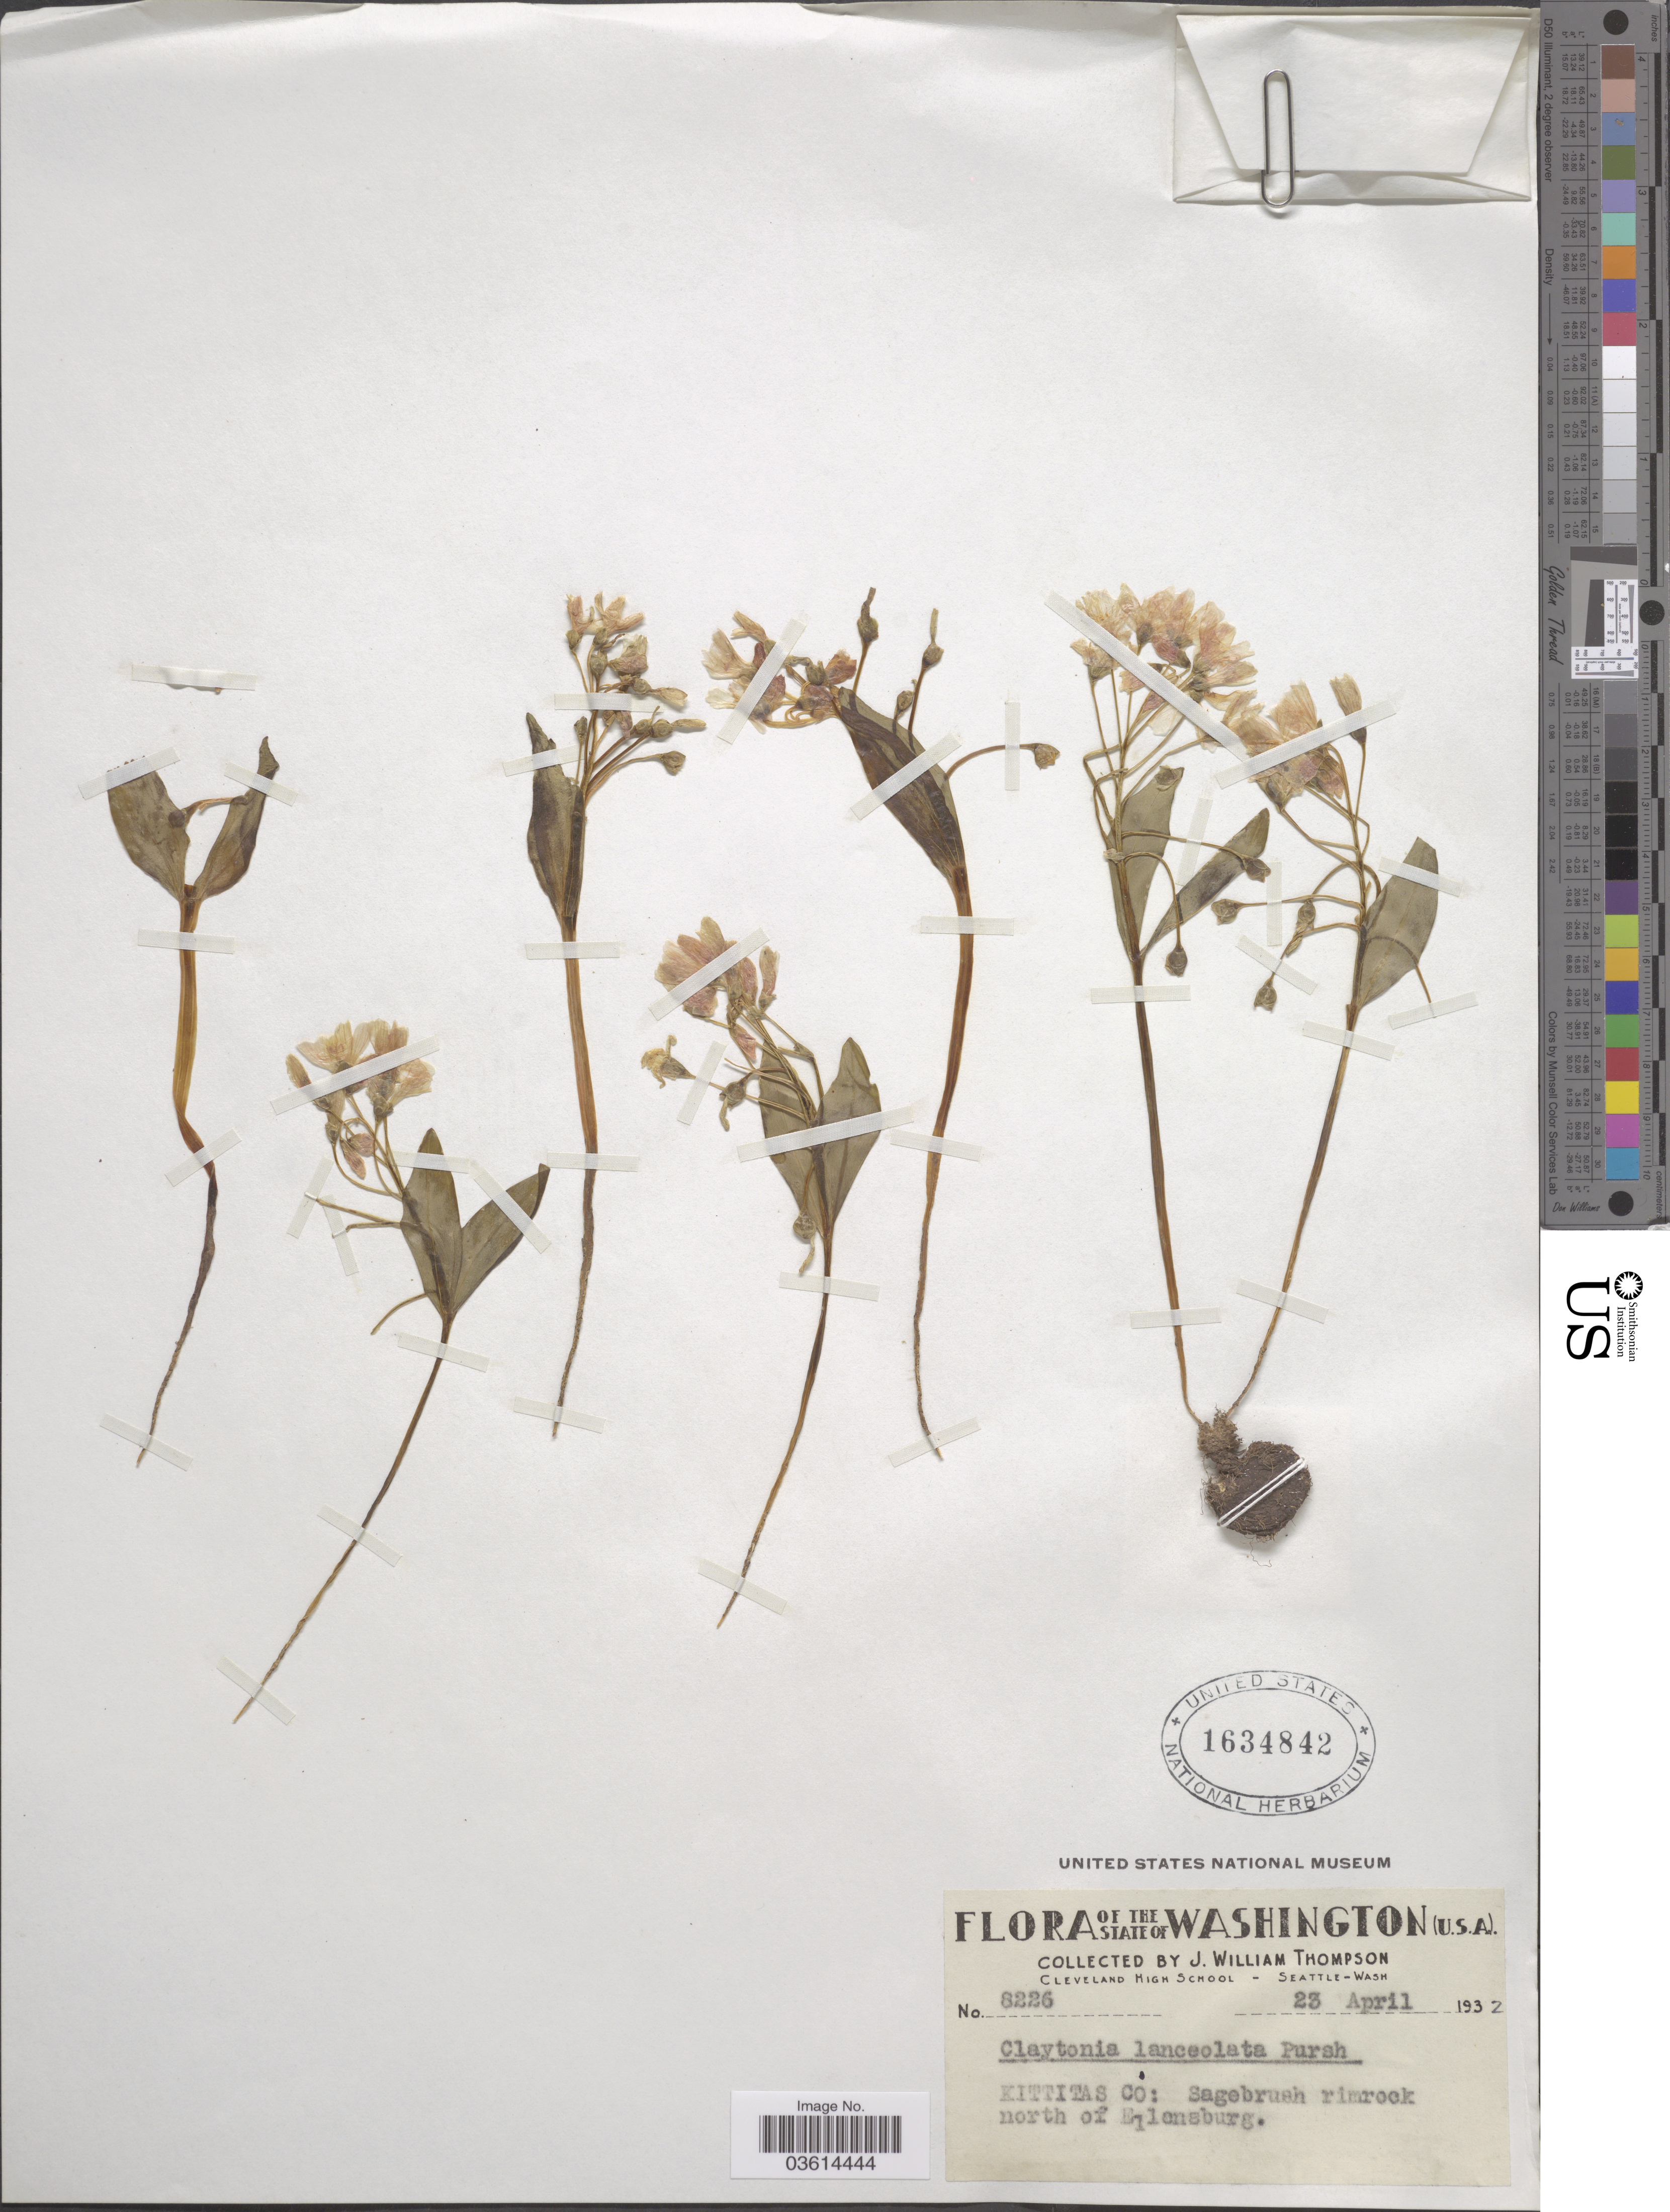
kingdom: Plantae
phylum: Tracheophyta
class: Magnoliopsida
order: Caryophyllales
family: Montiaceae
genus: Claytonia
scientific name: Claytonia lanceolata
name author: Pursh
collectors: J. W. Thompson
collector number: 8226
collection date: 1932-04-23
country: United States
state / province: Washington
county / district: Kittitas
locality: Kittitas Co: Sagebrush rimrock north of Ellensburg.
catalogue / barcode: US 1634842